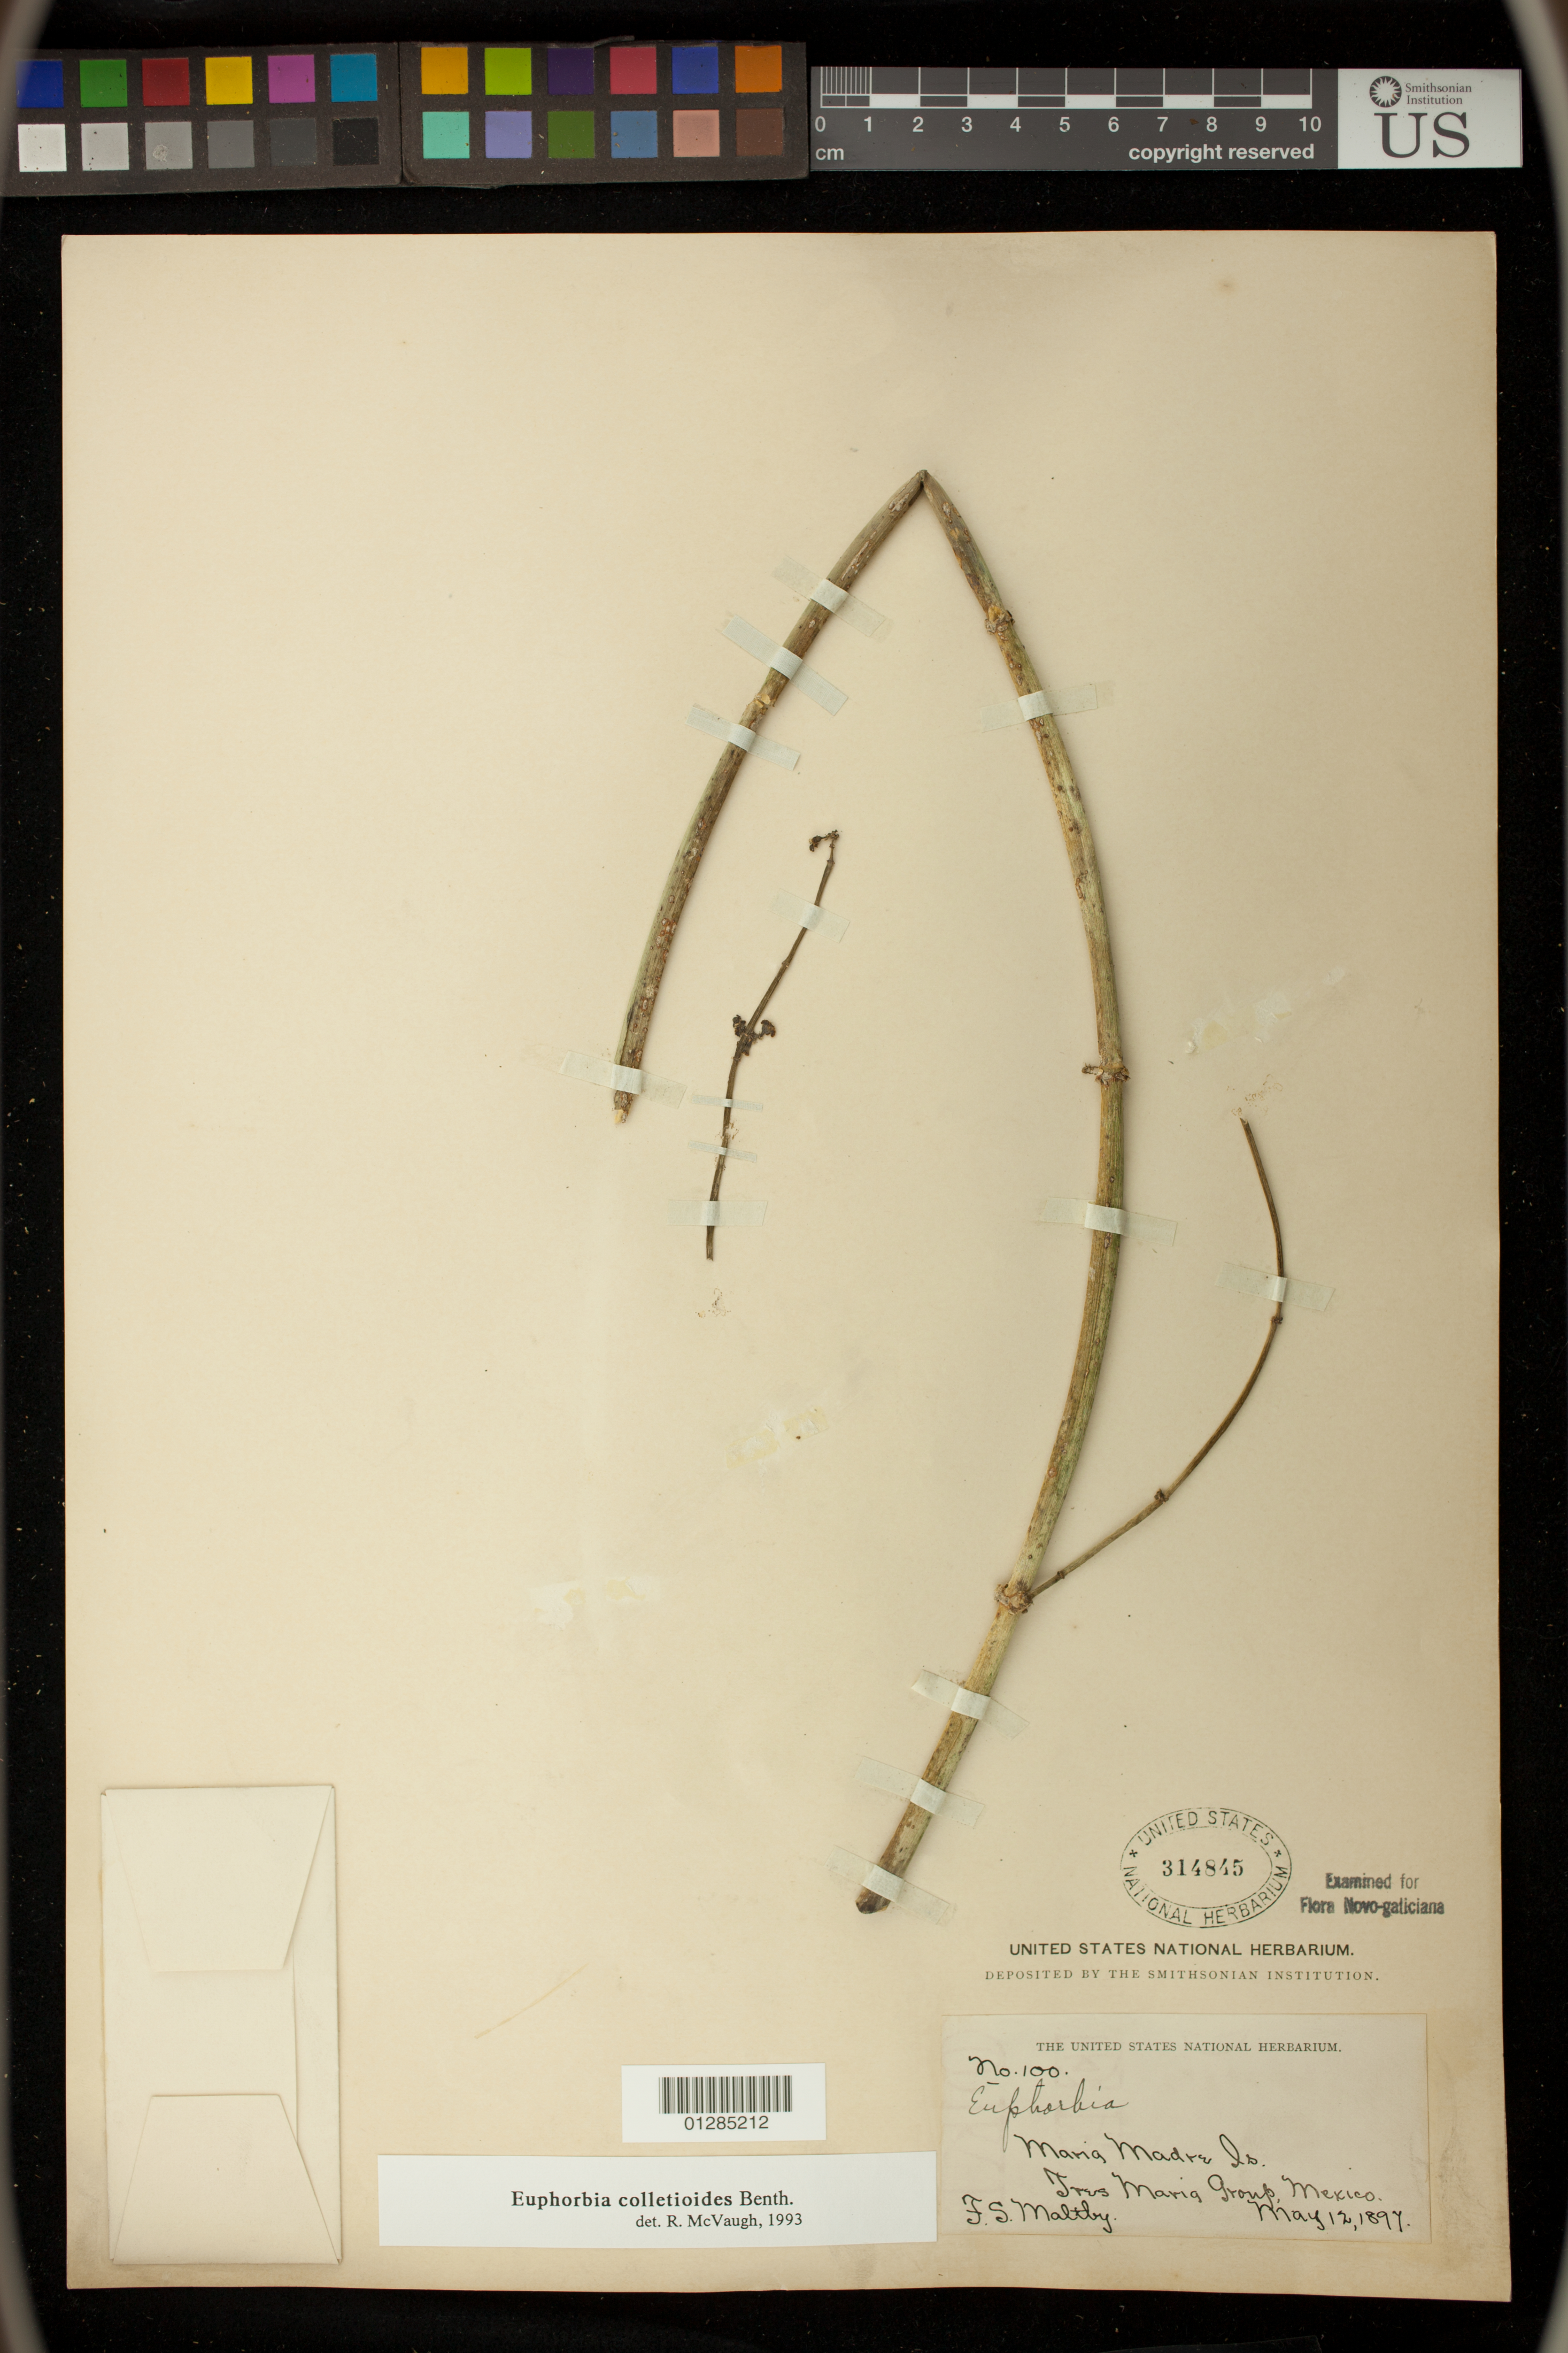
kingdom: Plantae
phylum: Tracheophyta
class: Magnoliopsida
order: Malpighiales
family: Euphorbiaceae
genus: Euphorbia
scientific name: Euphorbia colletioides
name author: Benth.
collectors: F. S. Maltby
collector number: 100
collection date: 1897-05-12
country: Mexico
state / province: Nayarit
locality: Maria Madre Island, Tres Maria Group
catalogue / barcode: US 314845